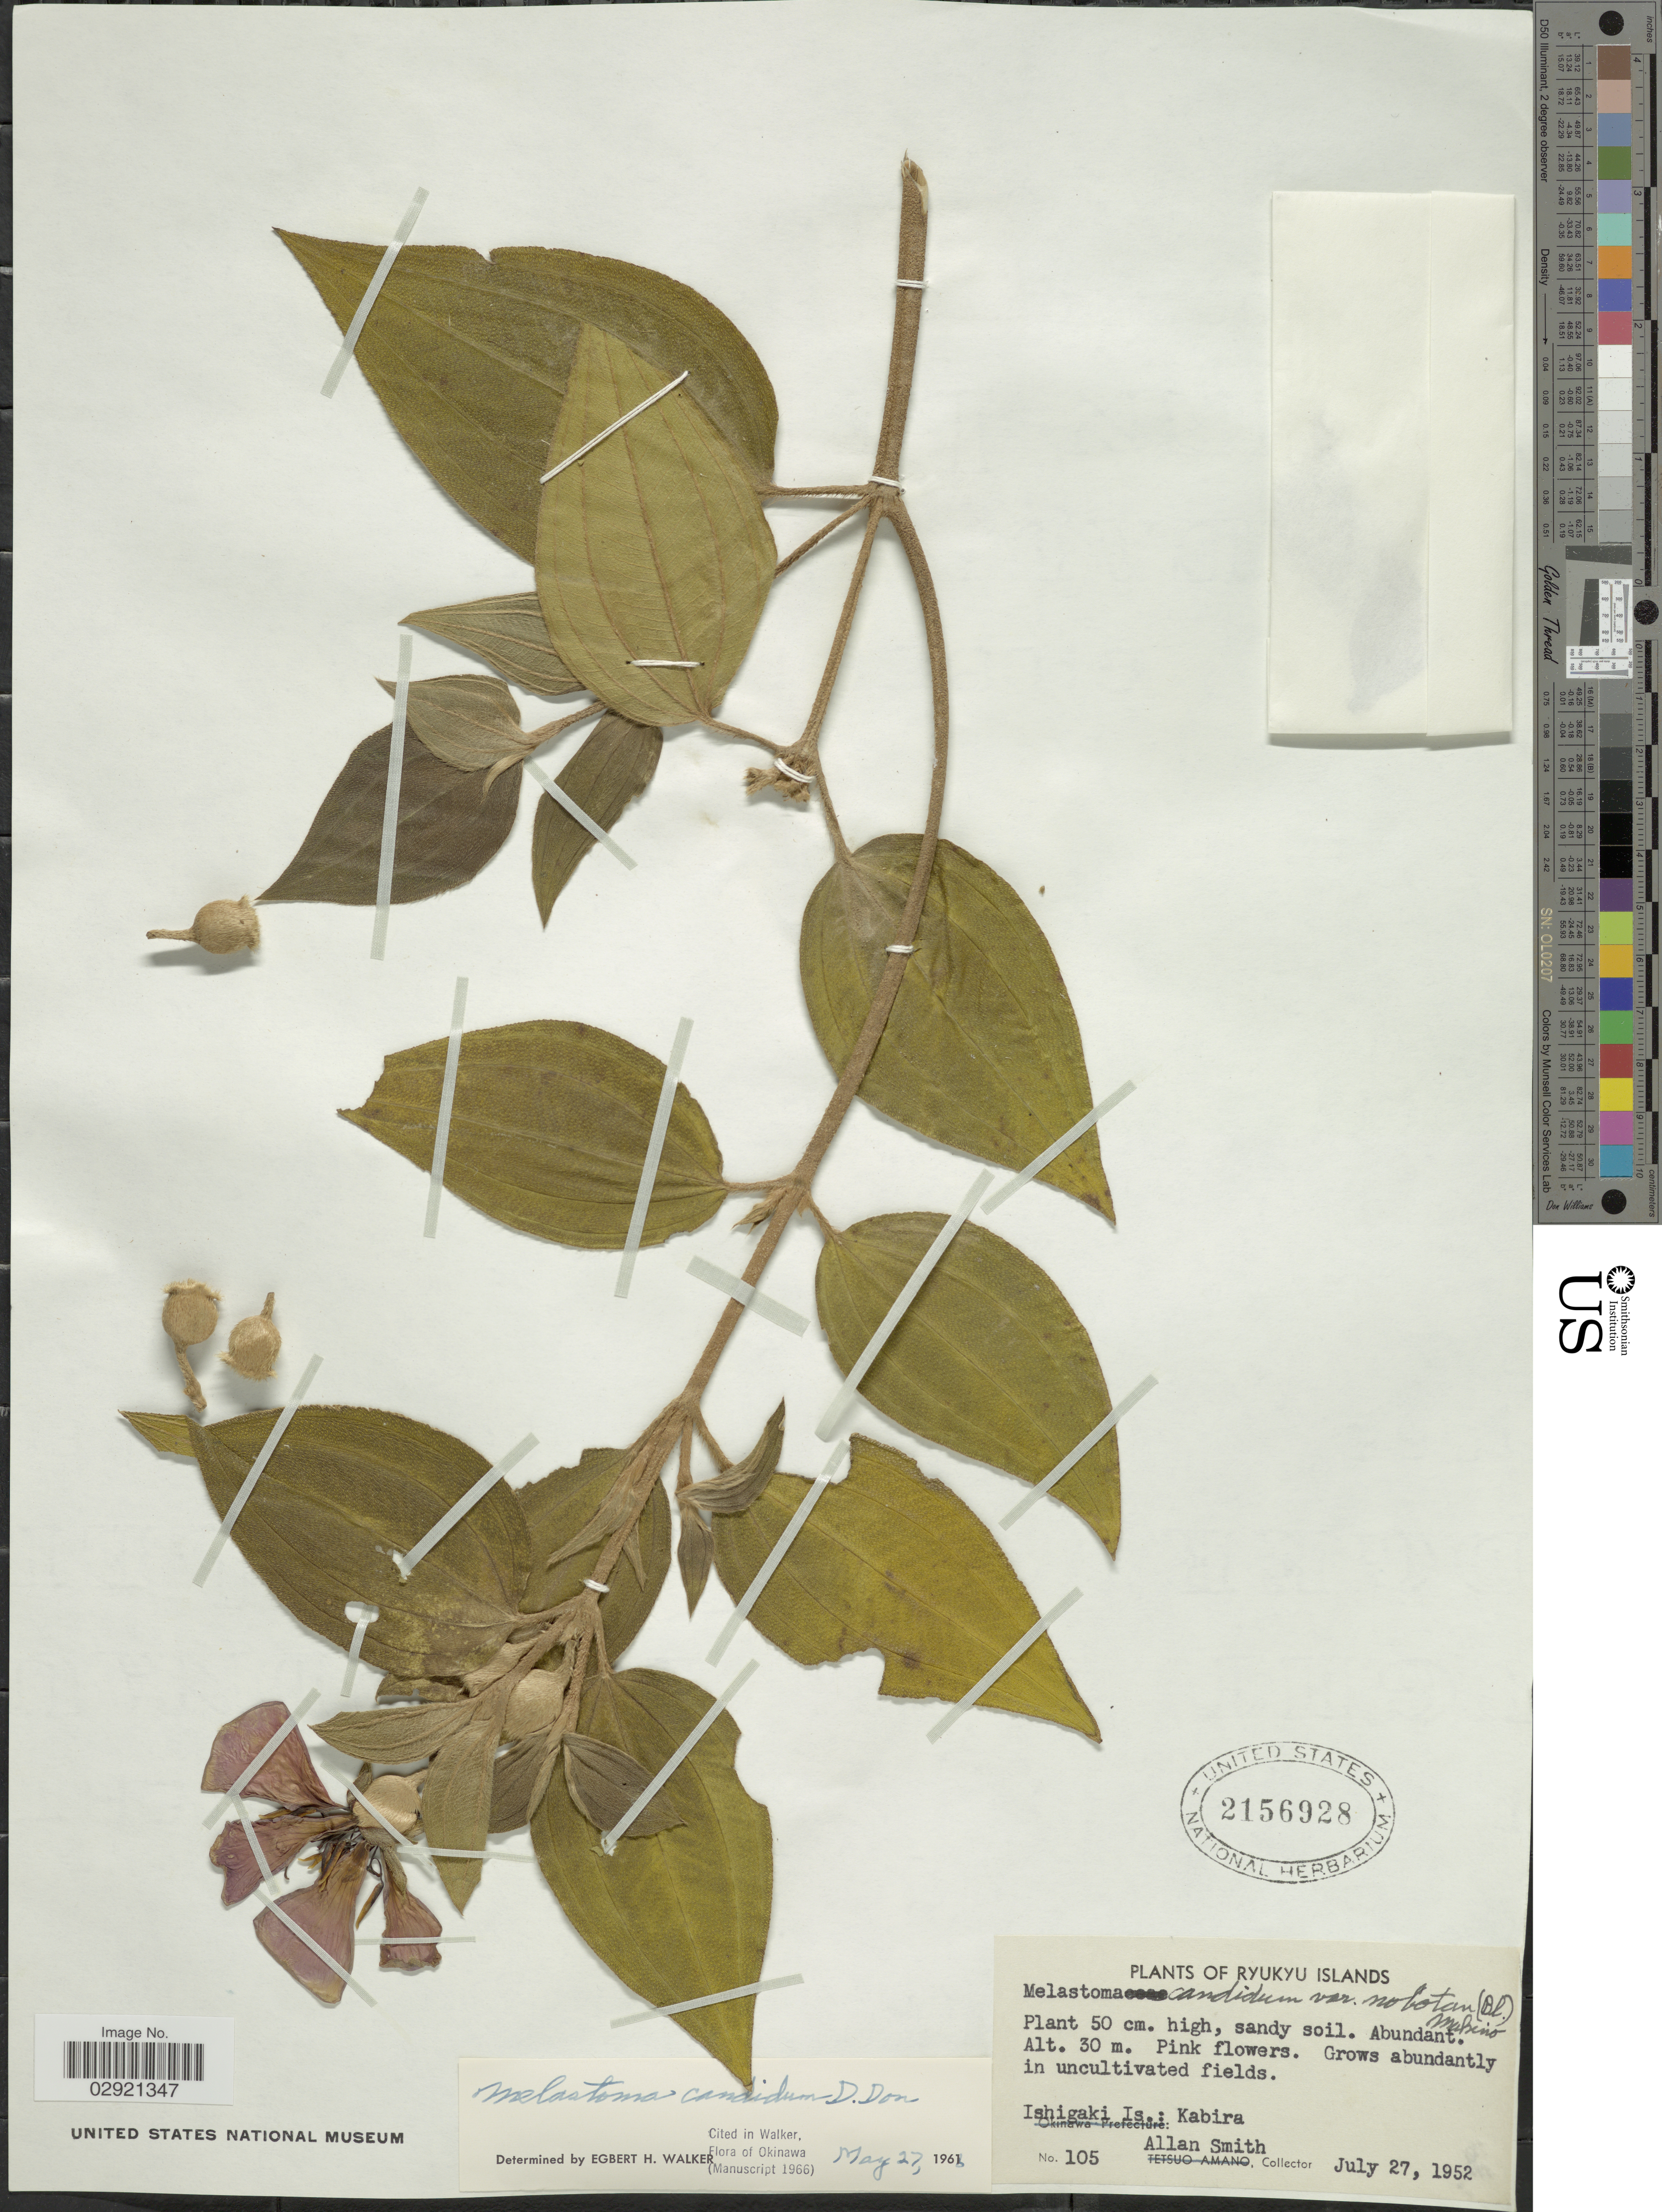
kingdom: Plantae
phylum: Tracheophyta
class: Magnoliopsida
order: Myrtales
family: Melastomataceae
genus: Melastoma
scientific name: Melastoma candidum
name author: D. Don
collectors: A. Smith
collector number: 105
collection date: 1952-07-27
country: Japan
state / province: Okinawa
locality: Ryukyu Islands. Ishigaki Is.: Kabira.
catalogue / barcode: US 2156928